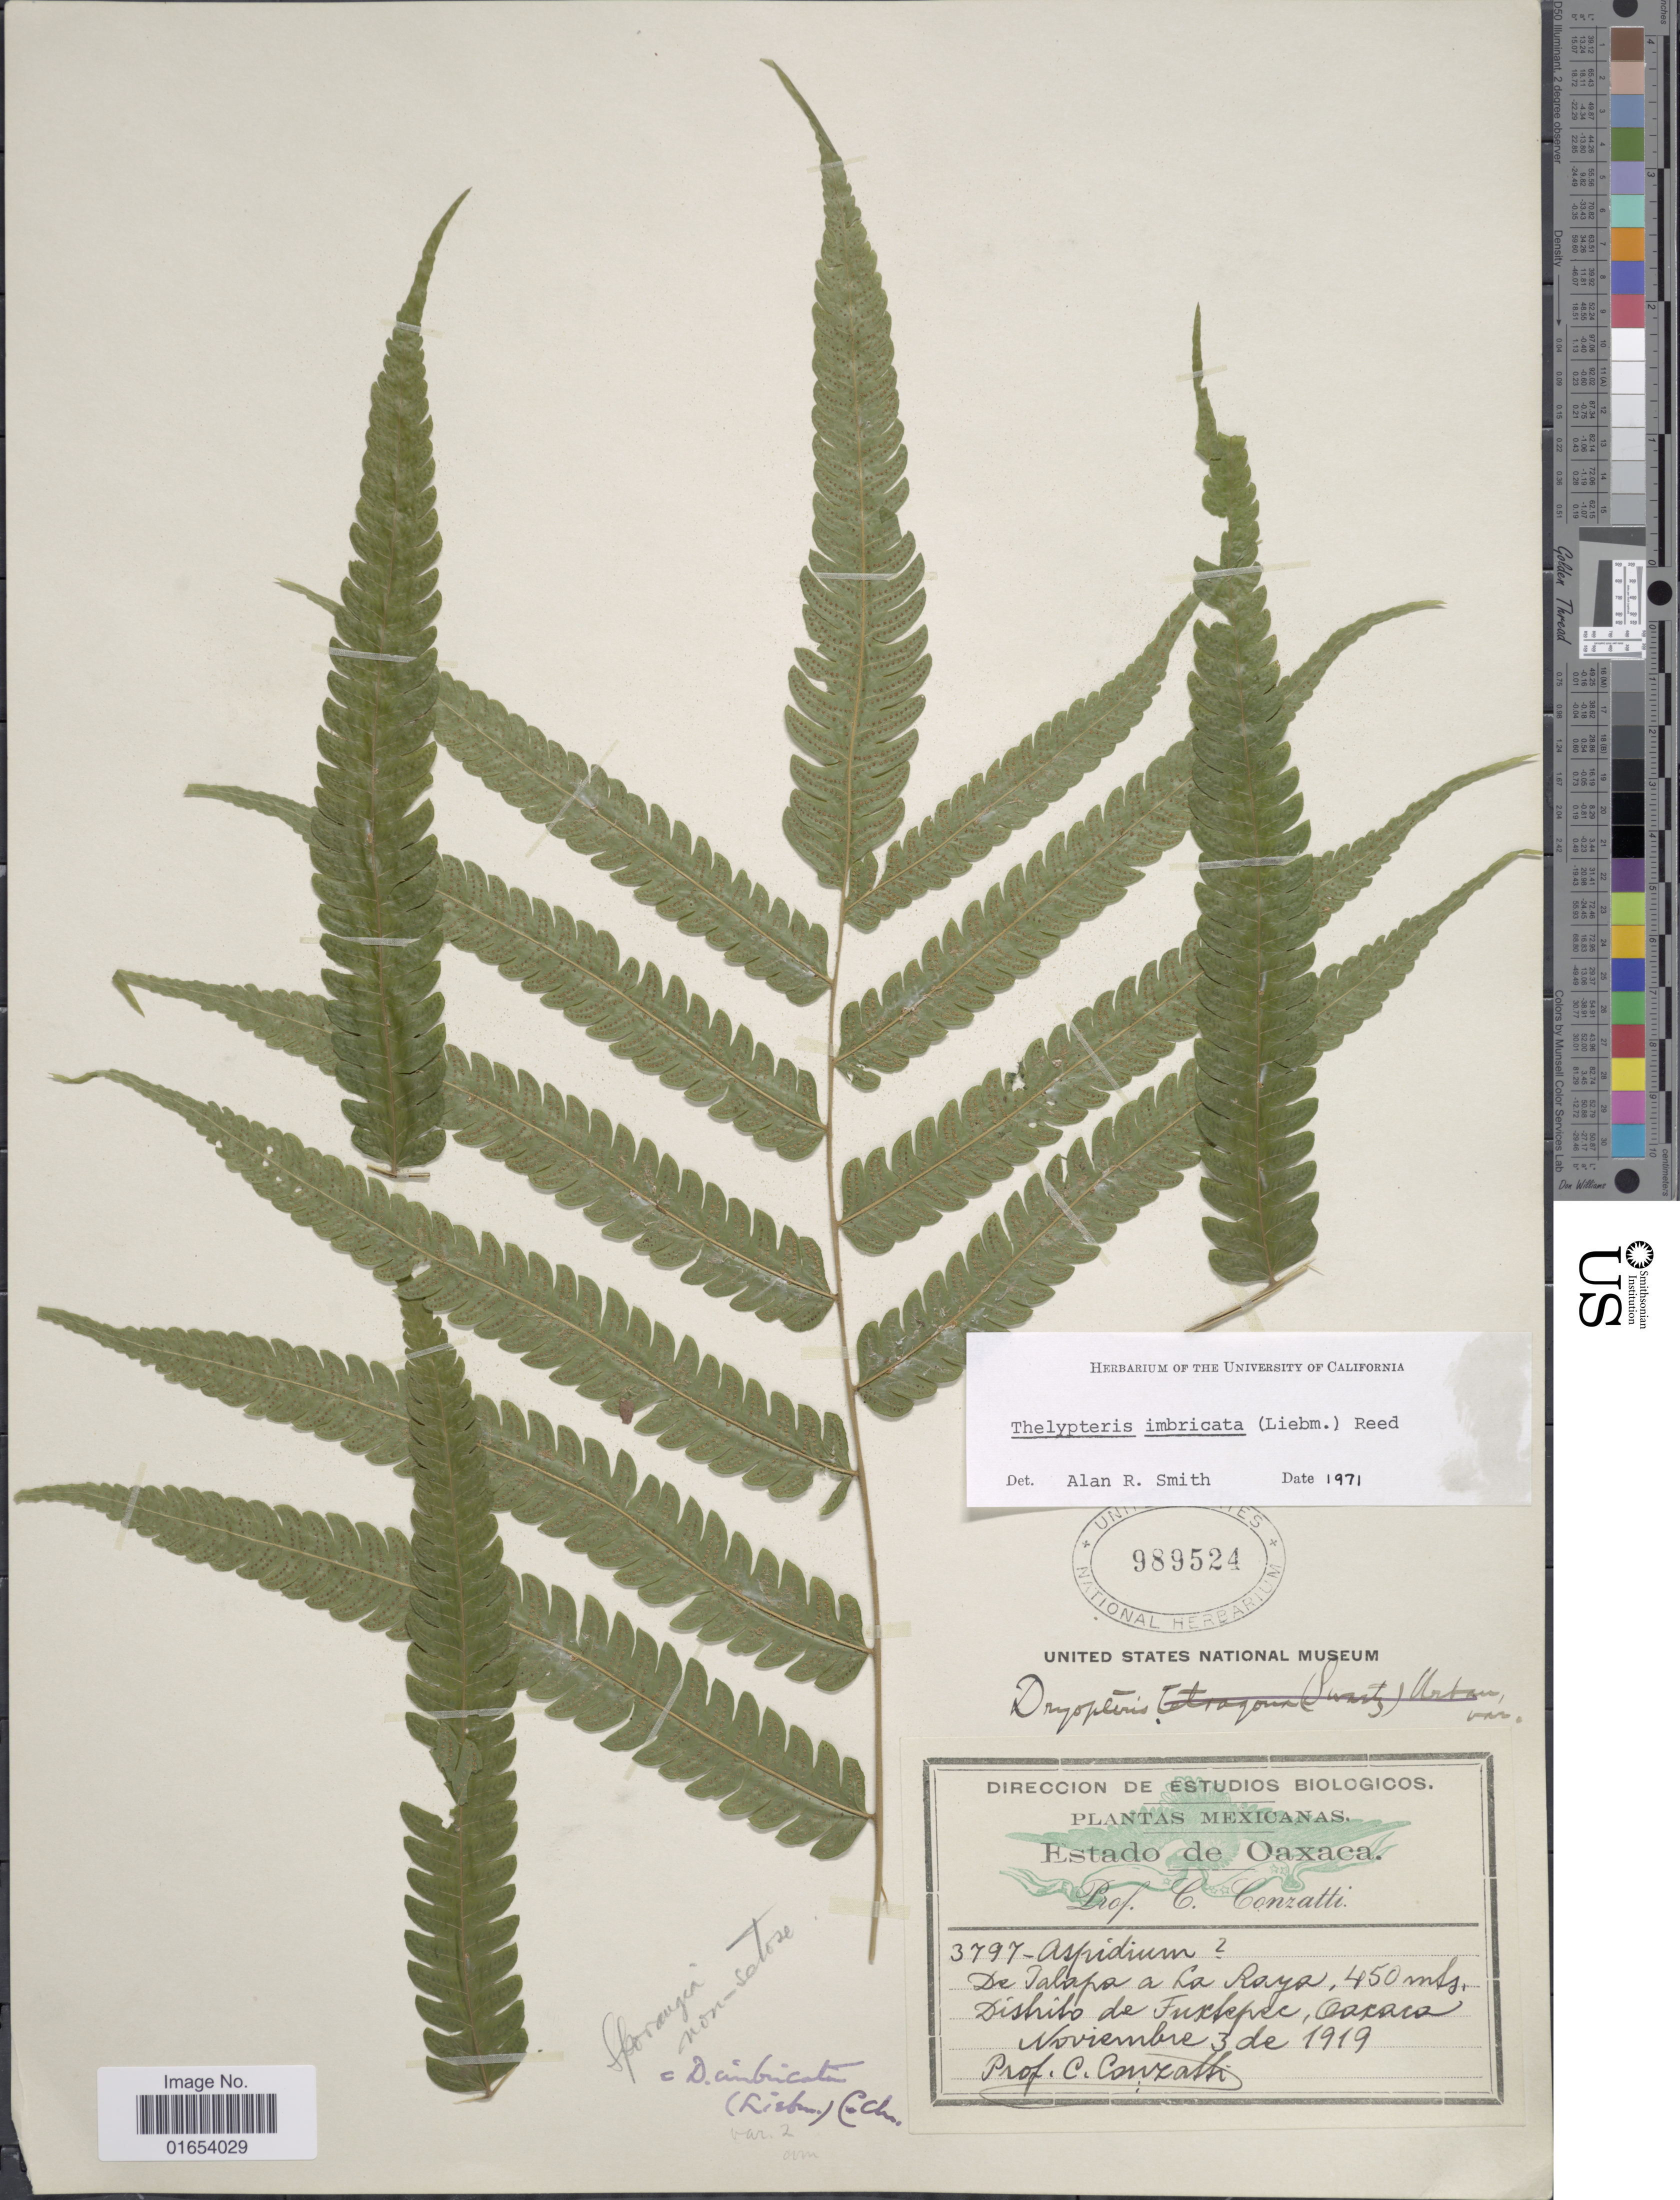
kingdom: Plantae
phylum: Tracheophyta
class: Polypodiopsida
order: Polypodiales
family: Thelypteridaceae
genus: Goniopteris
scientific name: Goniopteris imbricata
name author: (Liebm.) Á. Löve & D. Löve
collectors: C. Conzatti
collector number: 3797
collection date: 1919-11-03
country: Mexico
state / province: Oaxaca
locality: de Jalapa a la Raya, Distrito de Tuxtepec,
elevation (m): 450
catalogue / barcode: US 989524